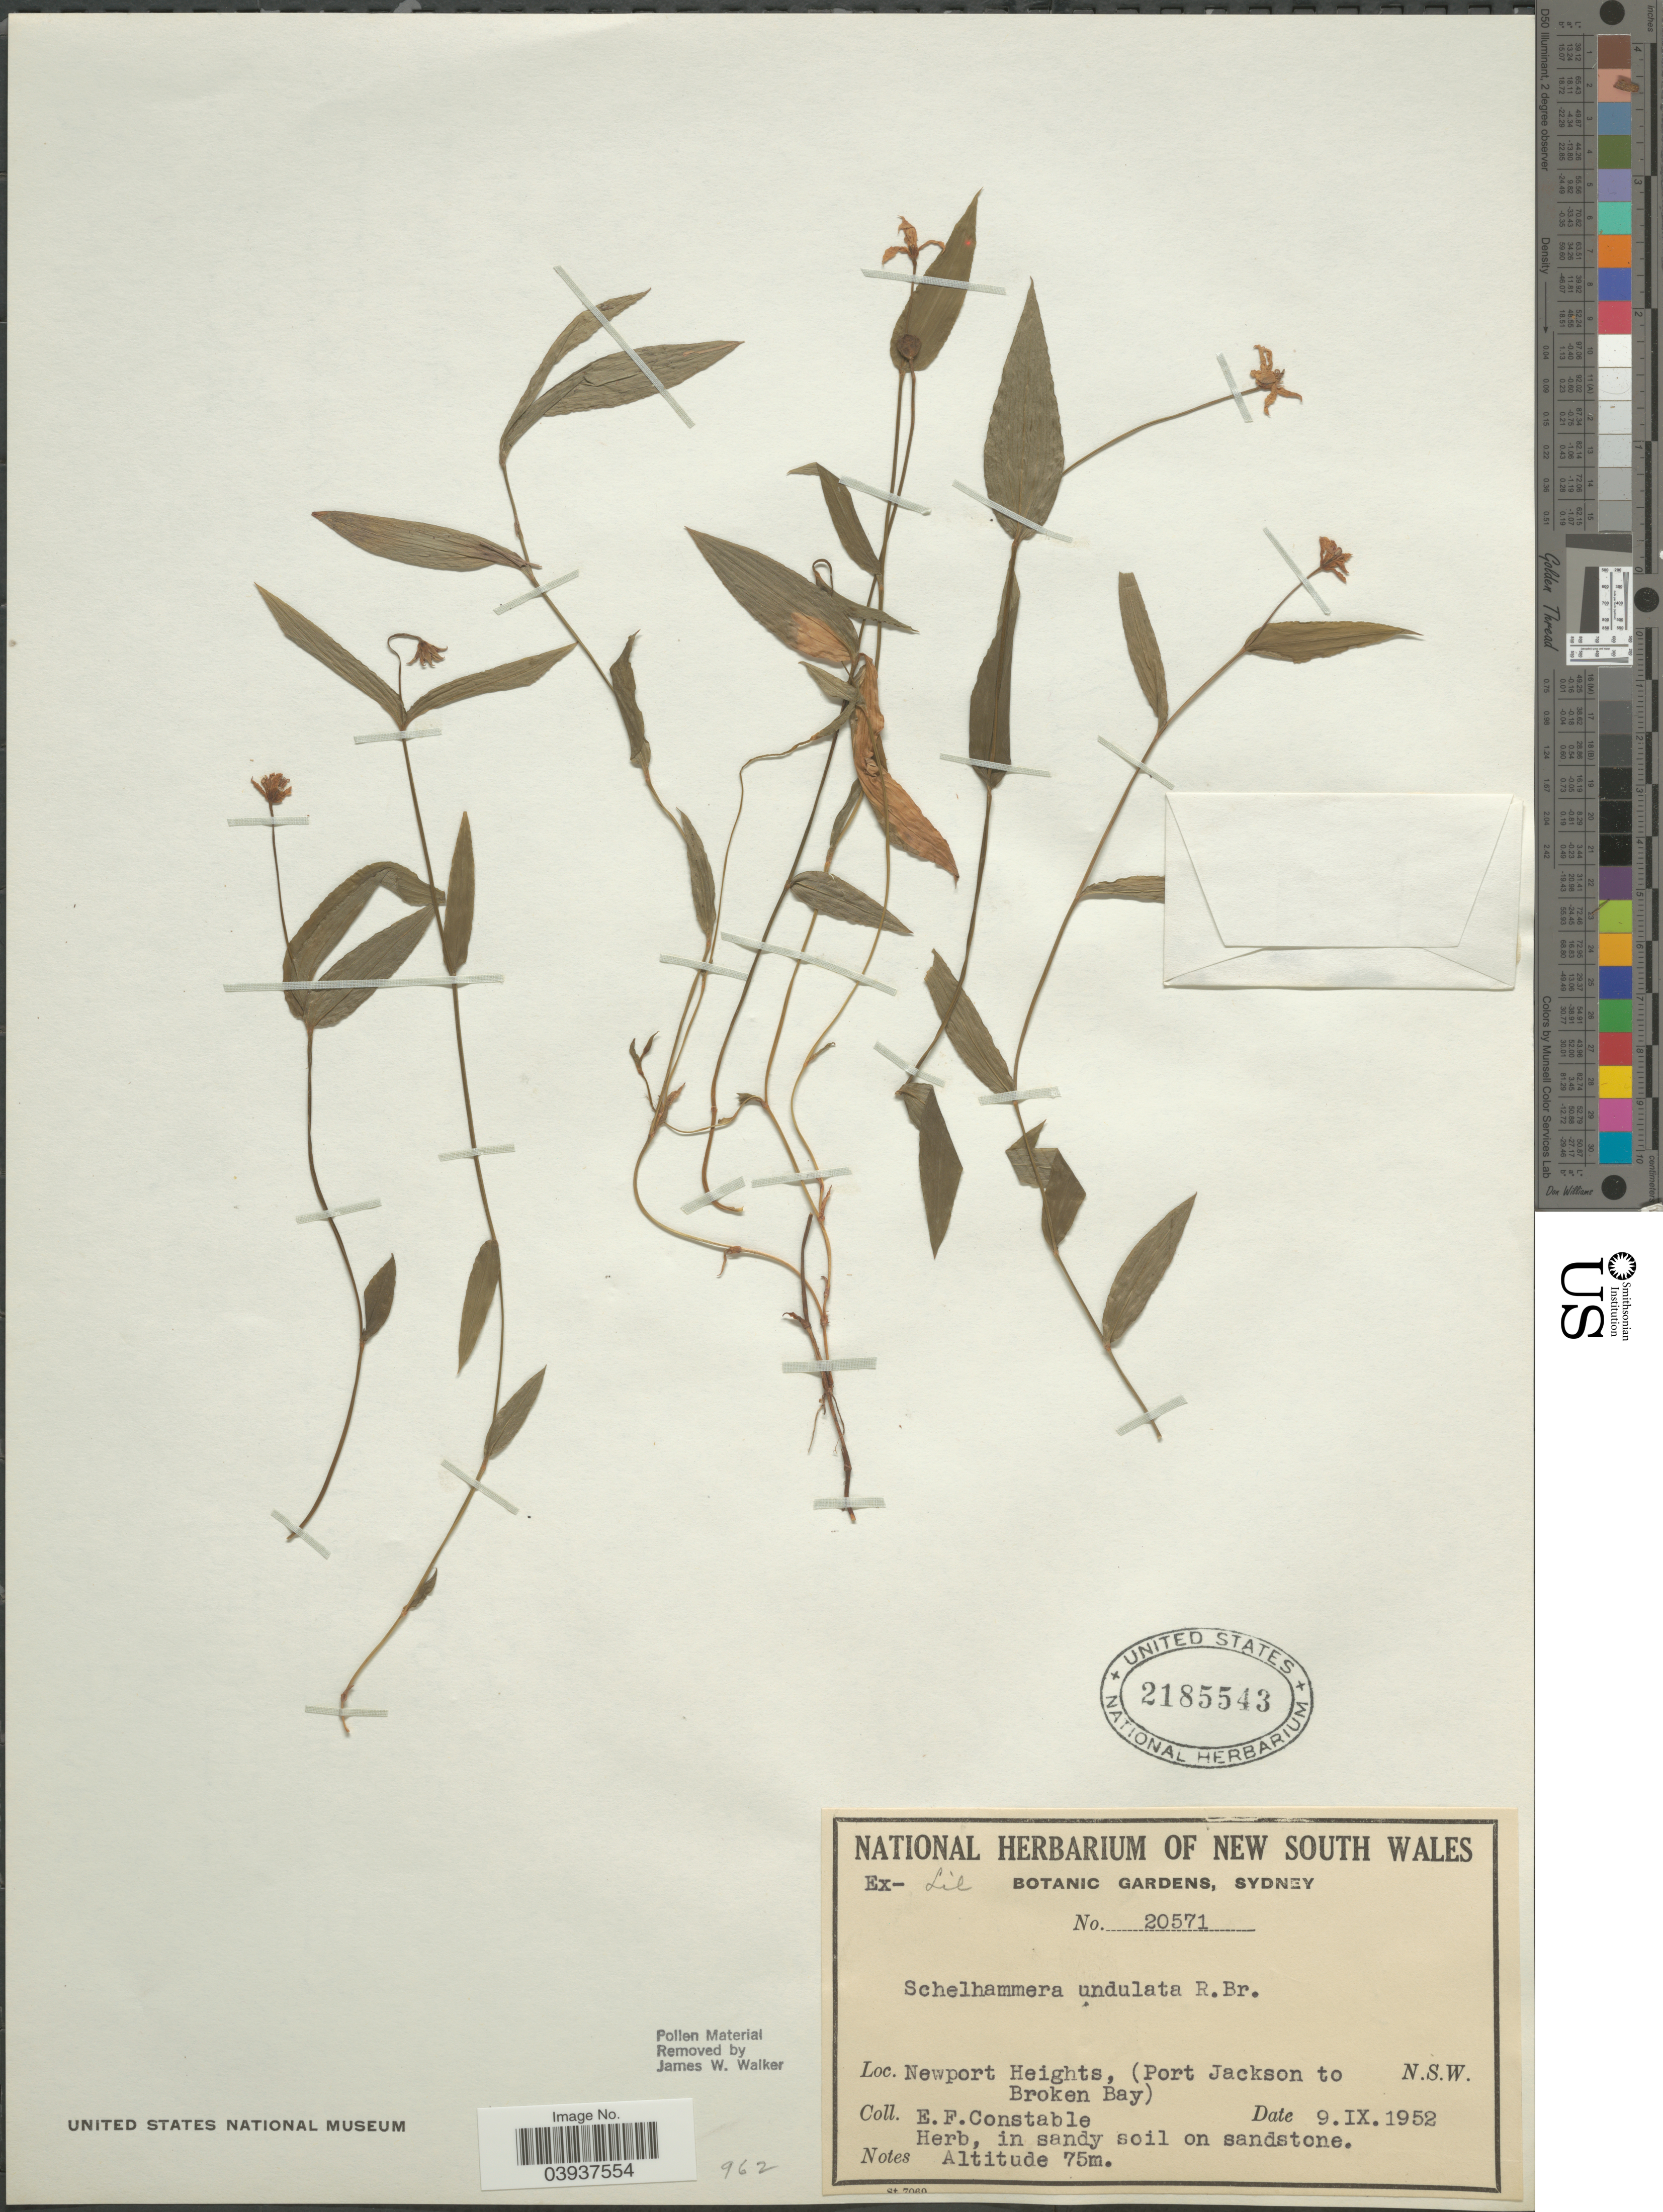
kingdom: Plantae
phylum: Tracheophyta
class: Liliopsida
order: Liliales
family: Colchicaceae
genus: Schelhammera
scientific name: Schelhammera multiflora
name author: R. Br.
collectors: E. F. Constable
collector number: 20571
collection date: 1952-09-09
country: Australia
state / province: New South Wales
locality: Newport Heights, (Port Jackson to Broken Bay).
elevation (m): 75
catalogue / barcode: US 2185543